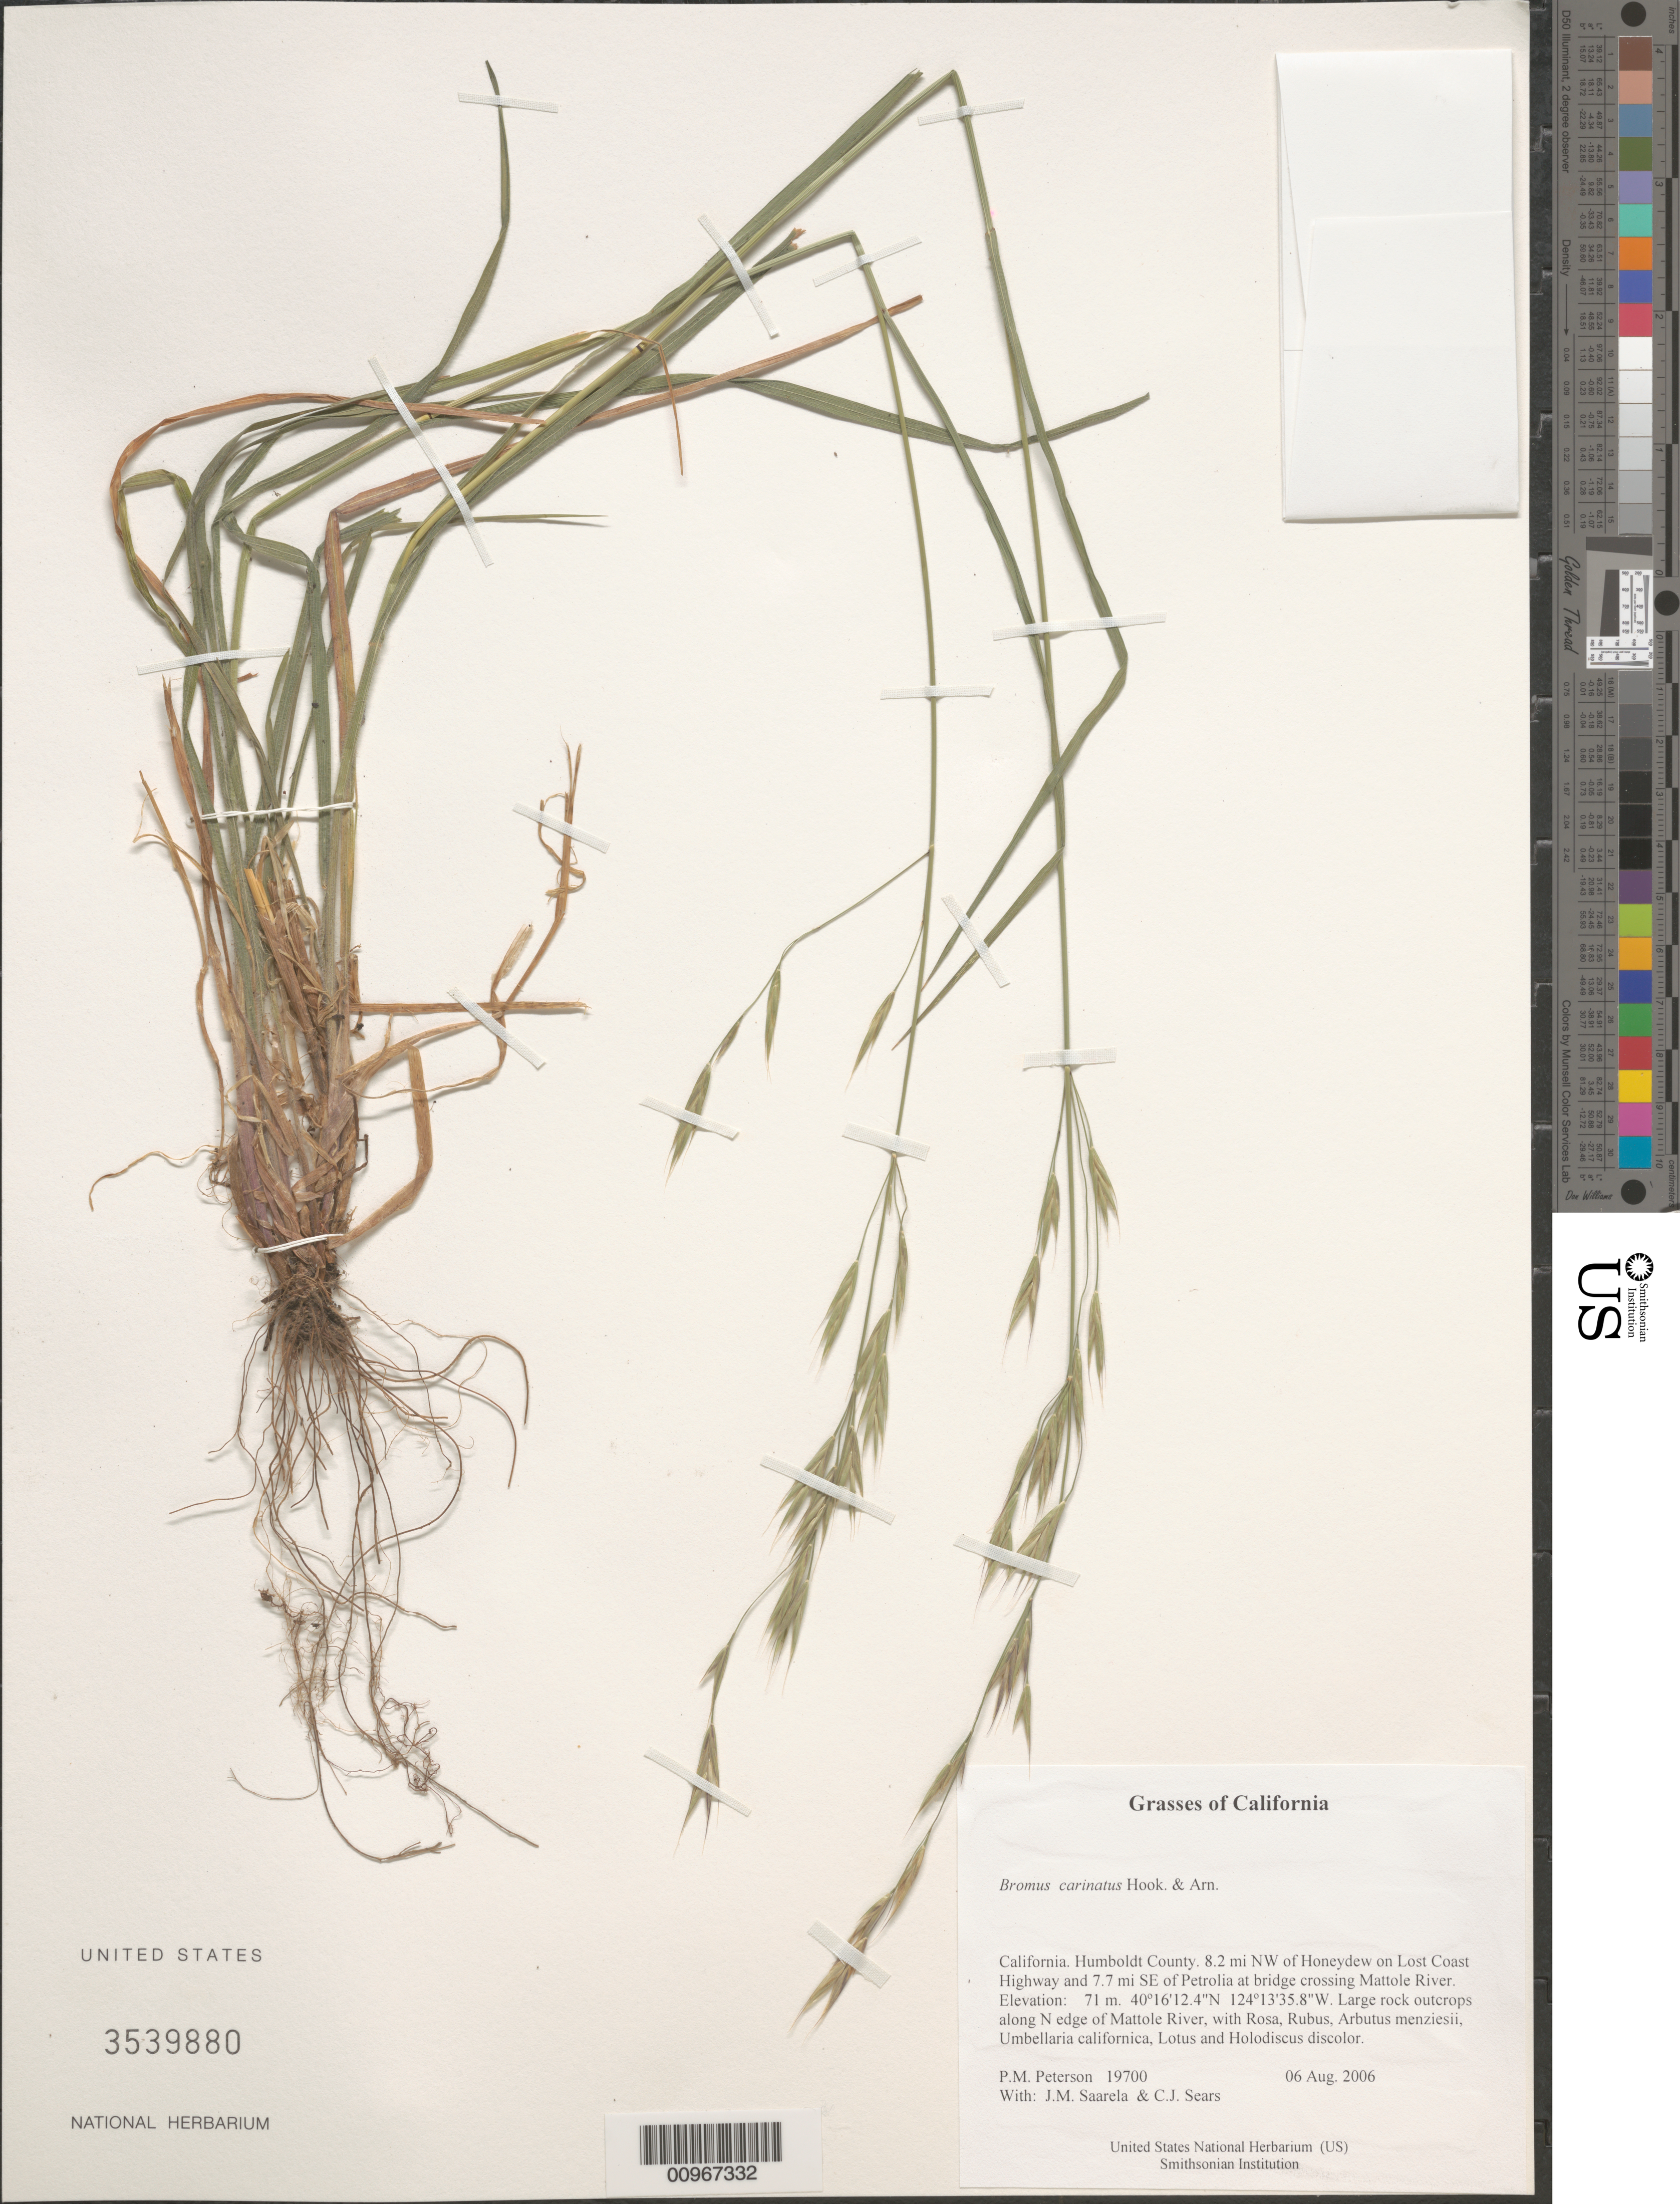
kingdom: Plantae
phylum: Tracheophyta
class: Liliopsida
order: Poales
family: Poaceae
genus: Bromus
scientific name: Bromus carinatus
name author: Hook. & Arn.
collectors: P. M. Peterson, J. Saarela & C. Sears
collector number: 19700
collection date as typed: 06 Aug 2006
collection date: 2006-08-06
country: United States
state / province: California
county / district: Humboldt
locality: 8.2 mi NW of Honeydew on Lost Coast Highway and 7.7 mi SE of Petrolia at bridge crossing Mattole River.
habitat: Large rock outcrops along N edge of Mattole River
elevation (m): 71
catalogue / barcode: US 3539880